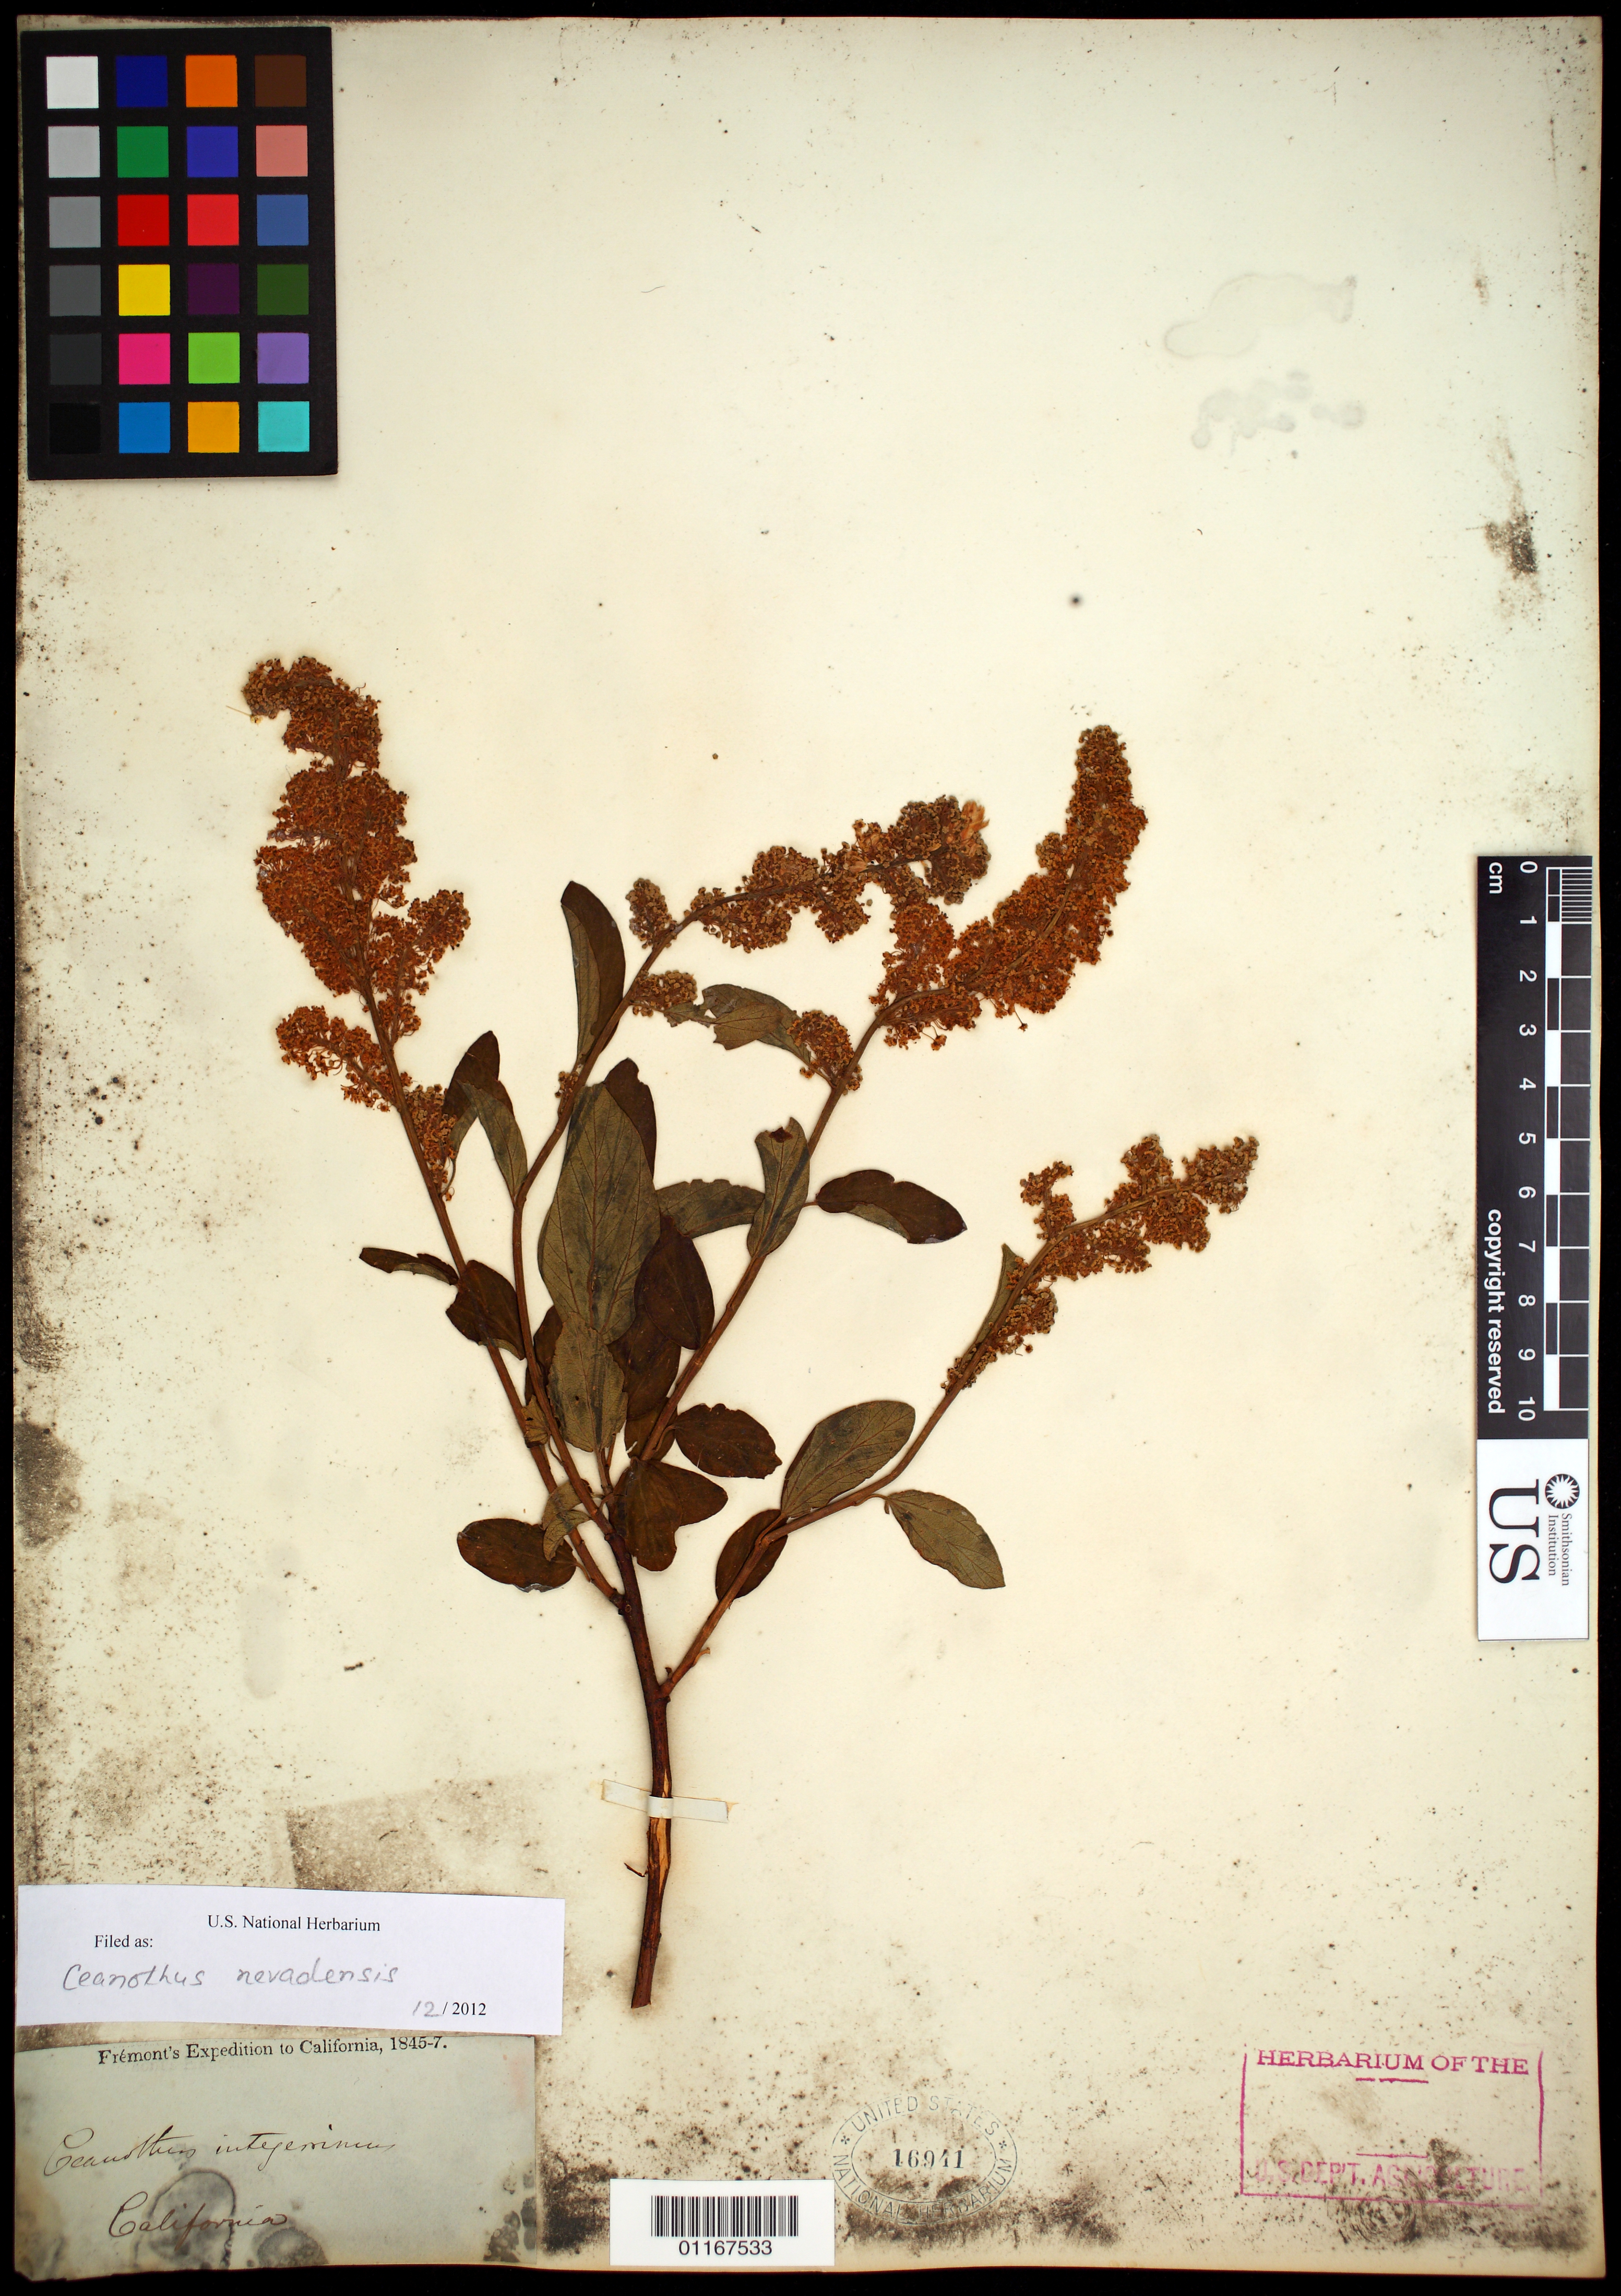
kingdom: Plantae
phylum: Tracheophyta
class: Magnoliopsida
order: Rosales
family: Rhamnaceae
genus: Ceanothus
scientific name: Ceanothus nevadensis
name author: Kellogg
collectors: J. C. Frémont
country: United States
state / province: California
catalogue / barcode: US 16941